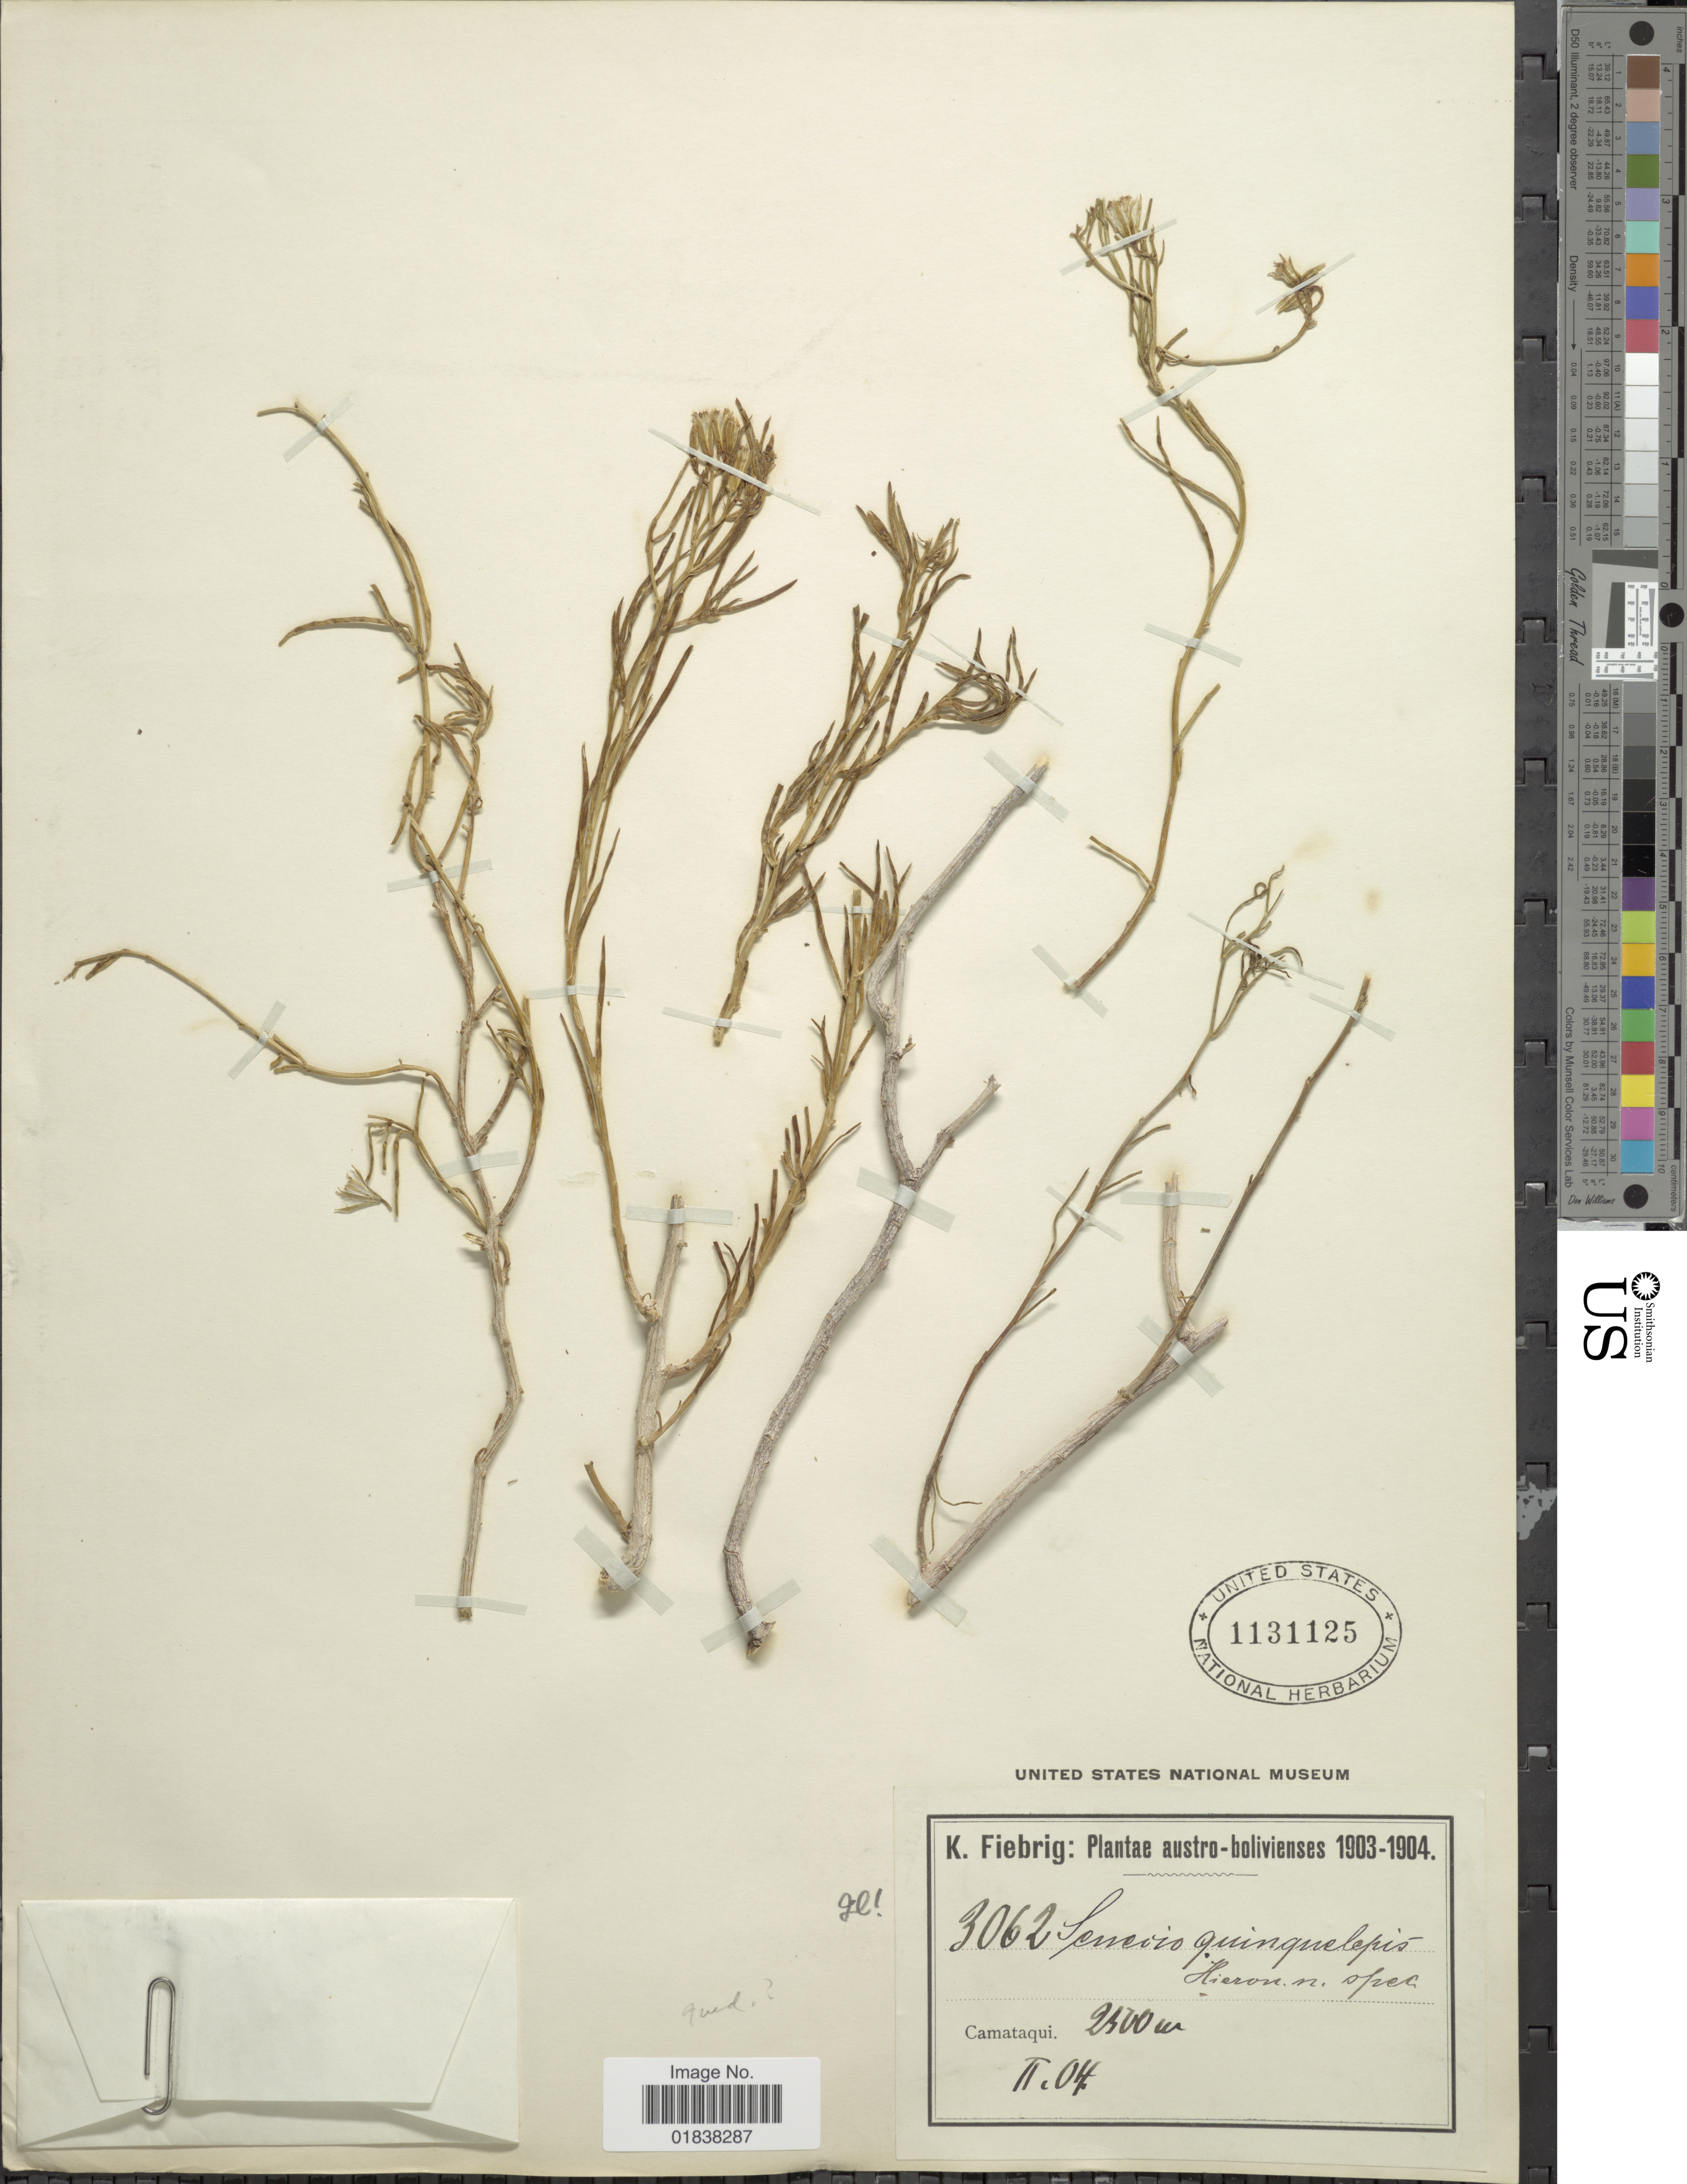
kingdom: Plantae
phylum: Tracheophyta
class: Magnoliopsida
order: Asterales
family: Asteraceae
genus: Senecio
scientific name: Senecio quinquelepis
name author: Hieron. ex Cabrera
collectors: K. Fiebrig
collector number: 3062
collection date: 1904-02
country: Bolivia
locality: Camataqui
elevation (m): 2500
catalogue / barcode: US 1131125